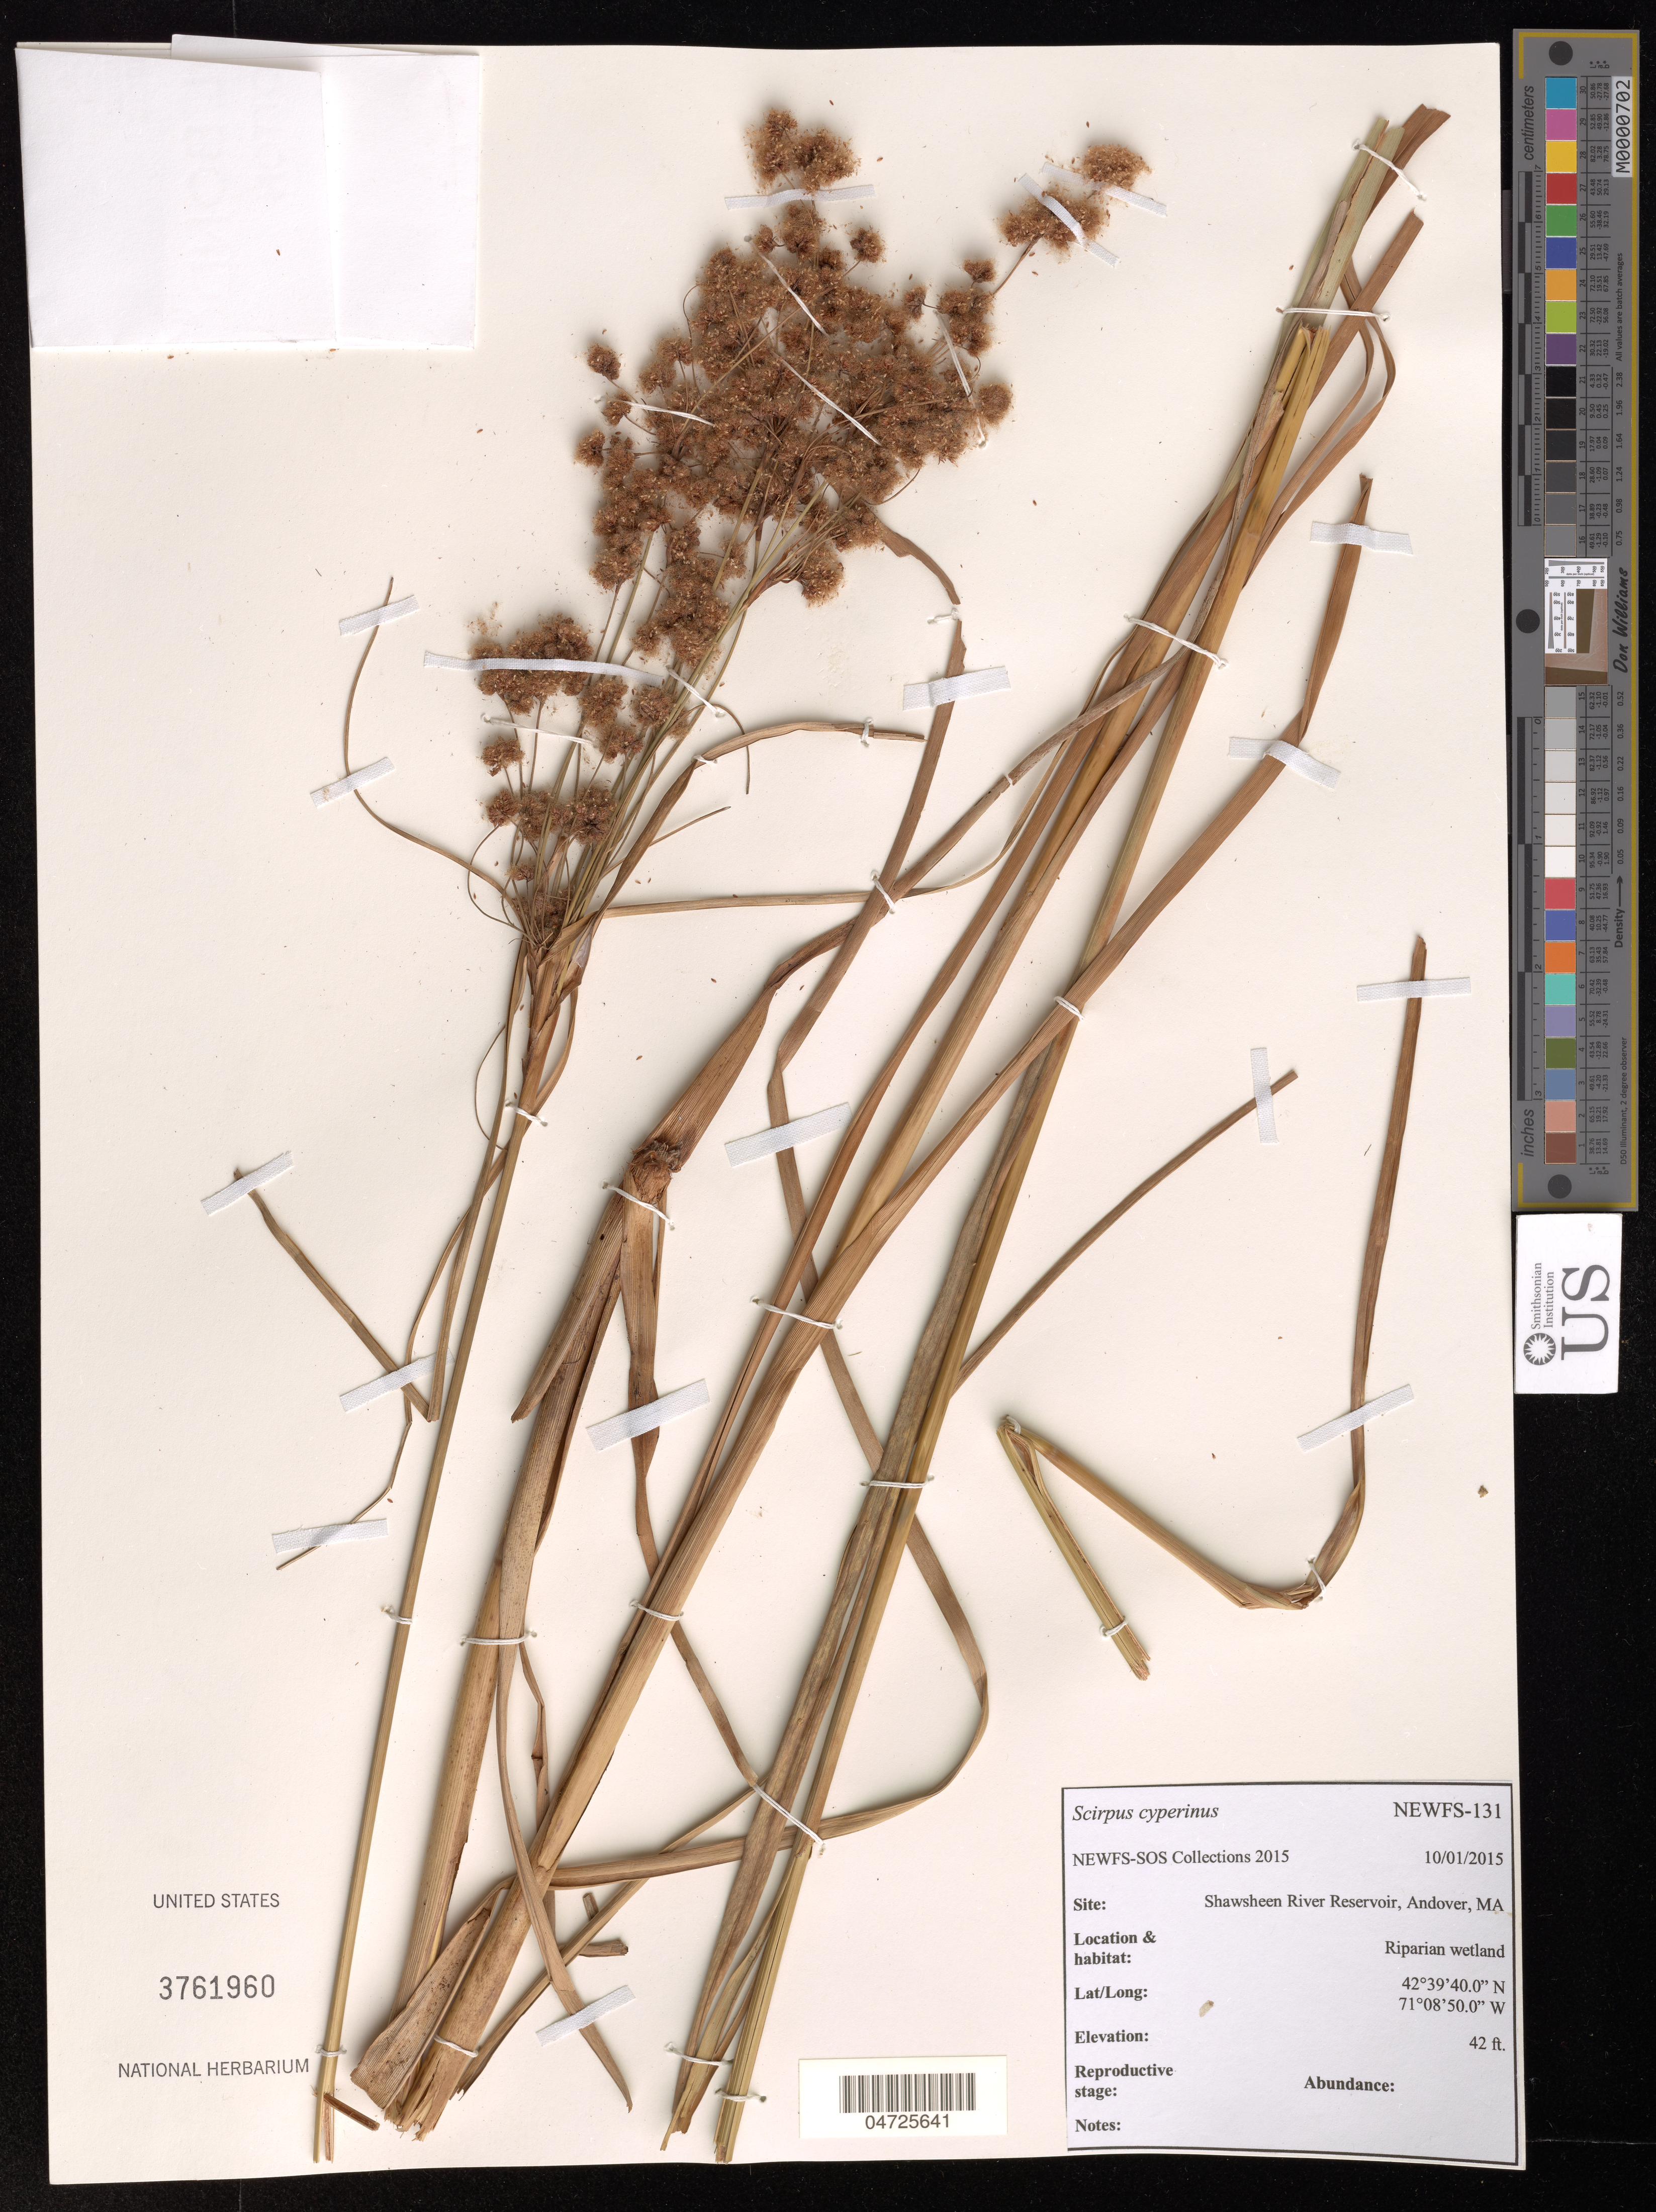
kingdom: Plantae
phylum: Tracheophyta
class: Liliopsida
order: Poales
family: Cyperaceae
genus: Scirpus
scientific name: Scirpus cyperinus (L.) Kunth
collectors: NEWFS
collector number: NEWFS-131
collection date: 2015-10-01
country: United States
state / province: Massachusetts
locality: Shawsheen River Reservoir, Andover.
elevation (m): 13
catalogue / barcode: US 3761960